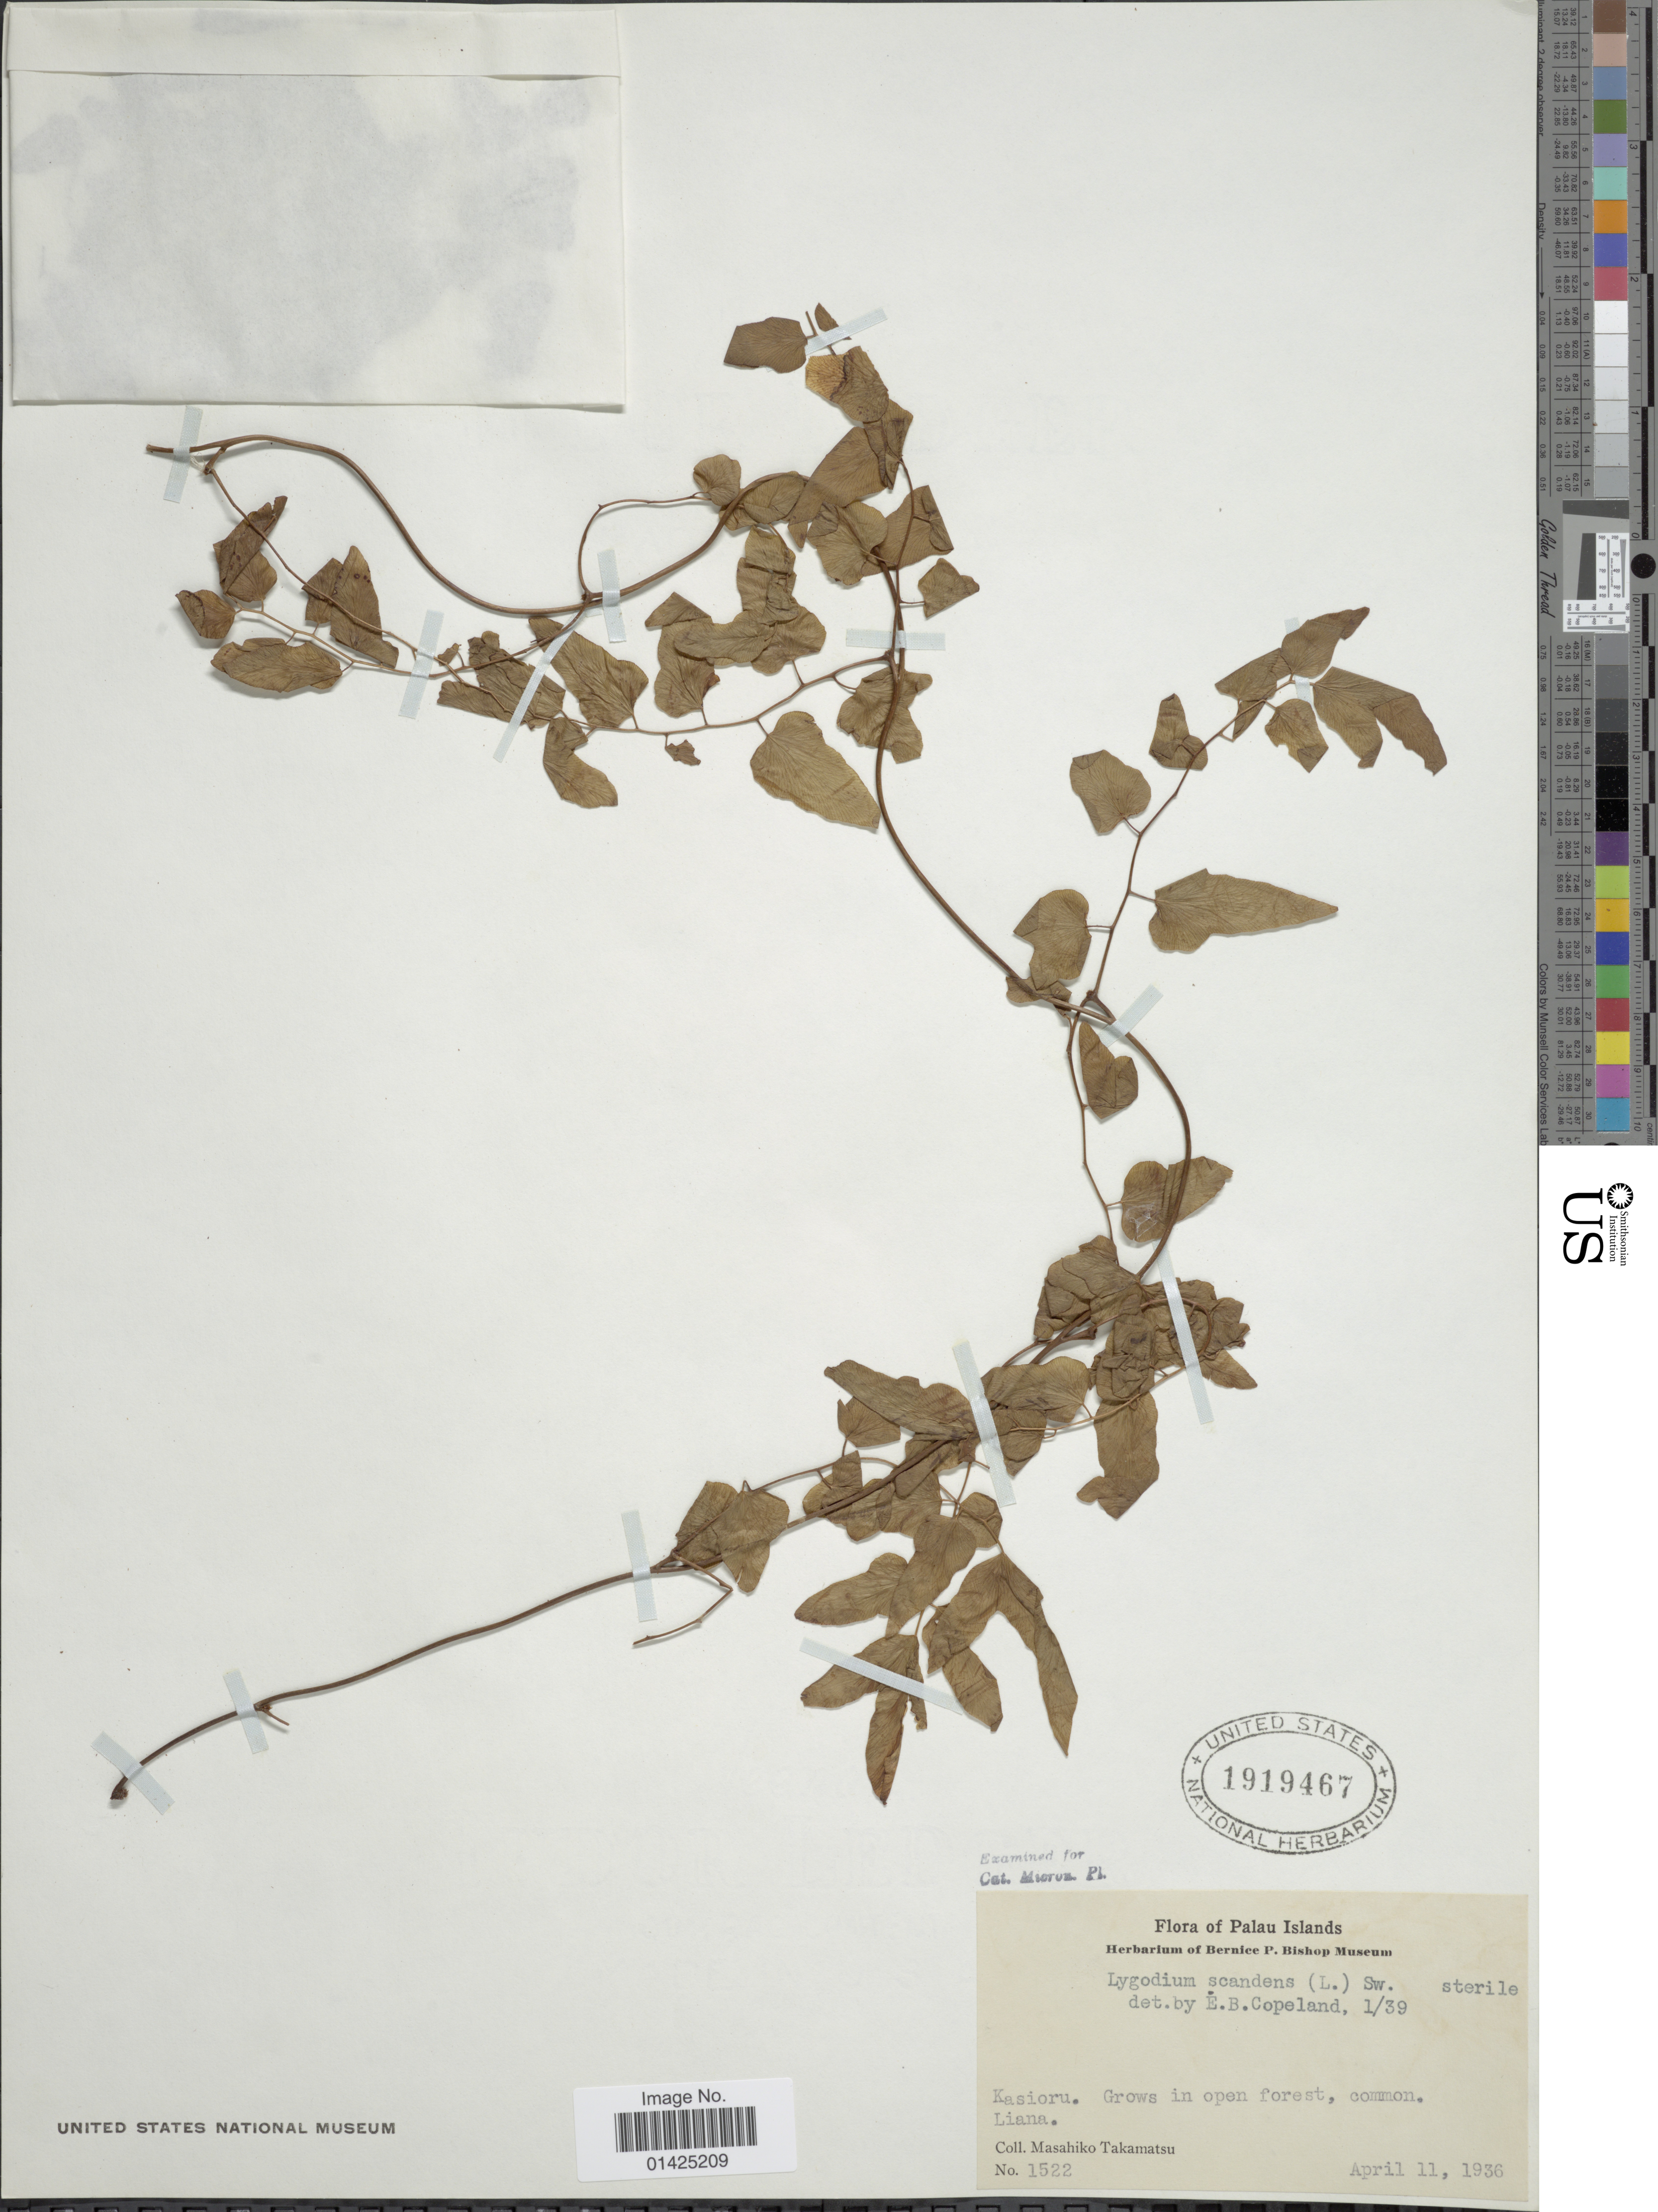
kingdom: Plantae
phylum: Tracheophyta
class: Polypodiopsida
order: Schizaeales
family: Lygodiaceae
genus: Lygodium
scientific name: Lygodium microphyllum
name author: (Cav.) R. Br.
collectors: M. Takamatsu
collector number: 1522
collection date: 1936-04-11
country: Palau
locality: Palau islands, Kasioru.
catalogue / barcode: US 1919467